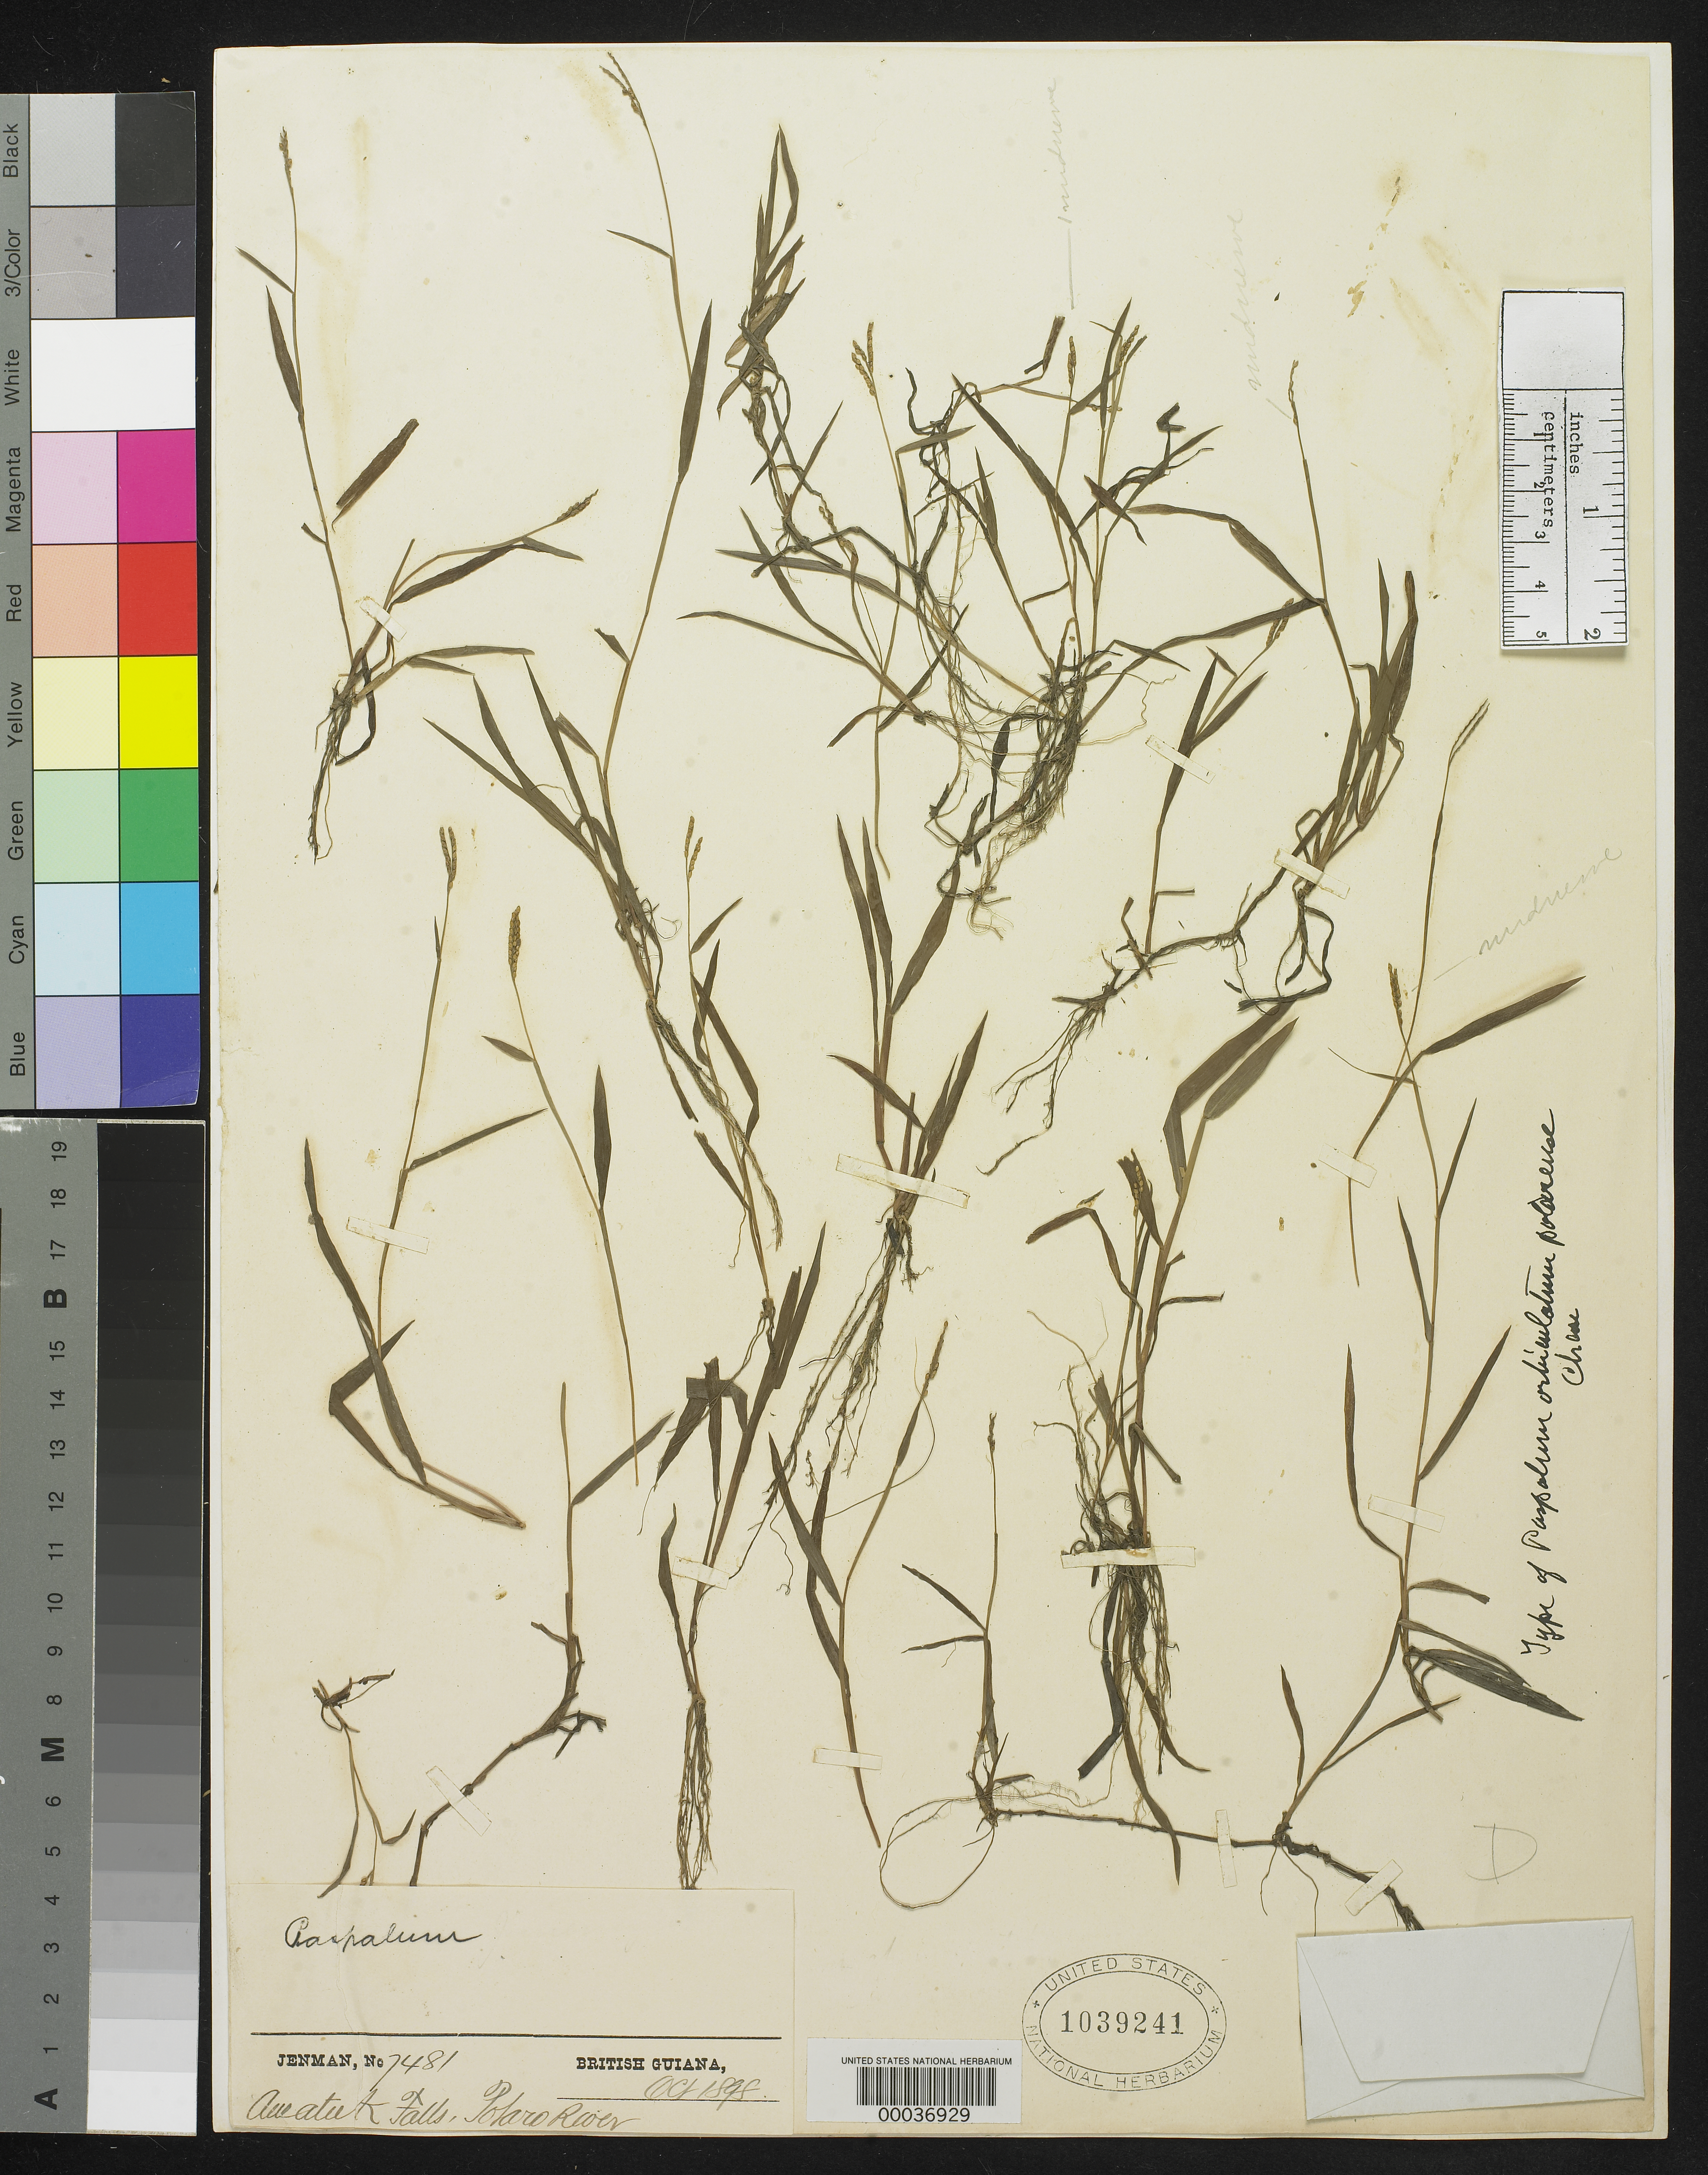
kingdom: Plantae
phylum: Tracheophyta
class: Liliopsida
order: Poales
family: Poaceae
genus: Paspalum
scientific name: Paspalum orbiculatum subsp. potarense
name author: Chase in Hitchc.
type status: Holotype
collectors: G. S. Jenman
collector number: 7481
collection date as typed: Oct 1898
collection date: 1898-10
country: Guyana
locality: Amatuk Falls, Potaro River.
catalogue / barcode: US 1039241